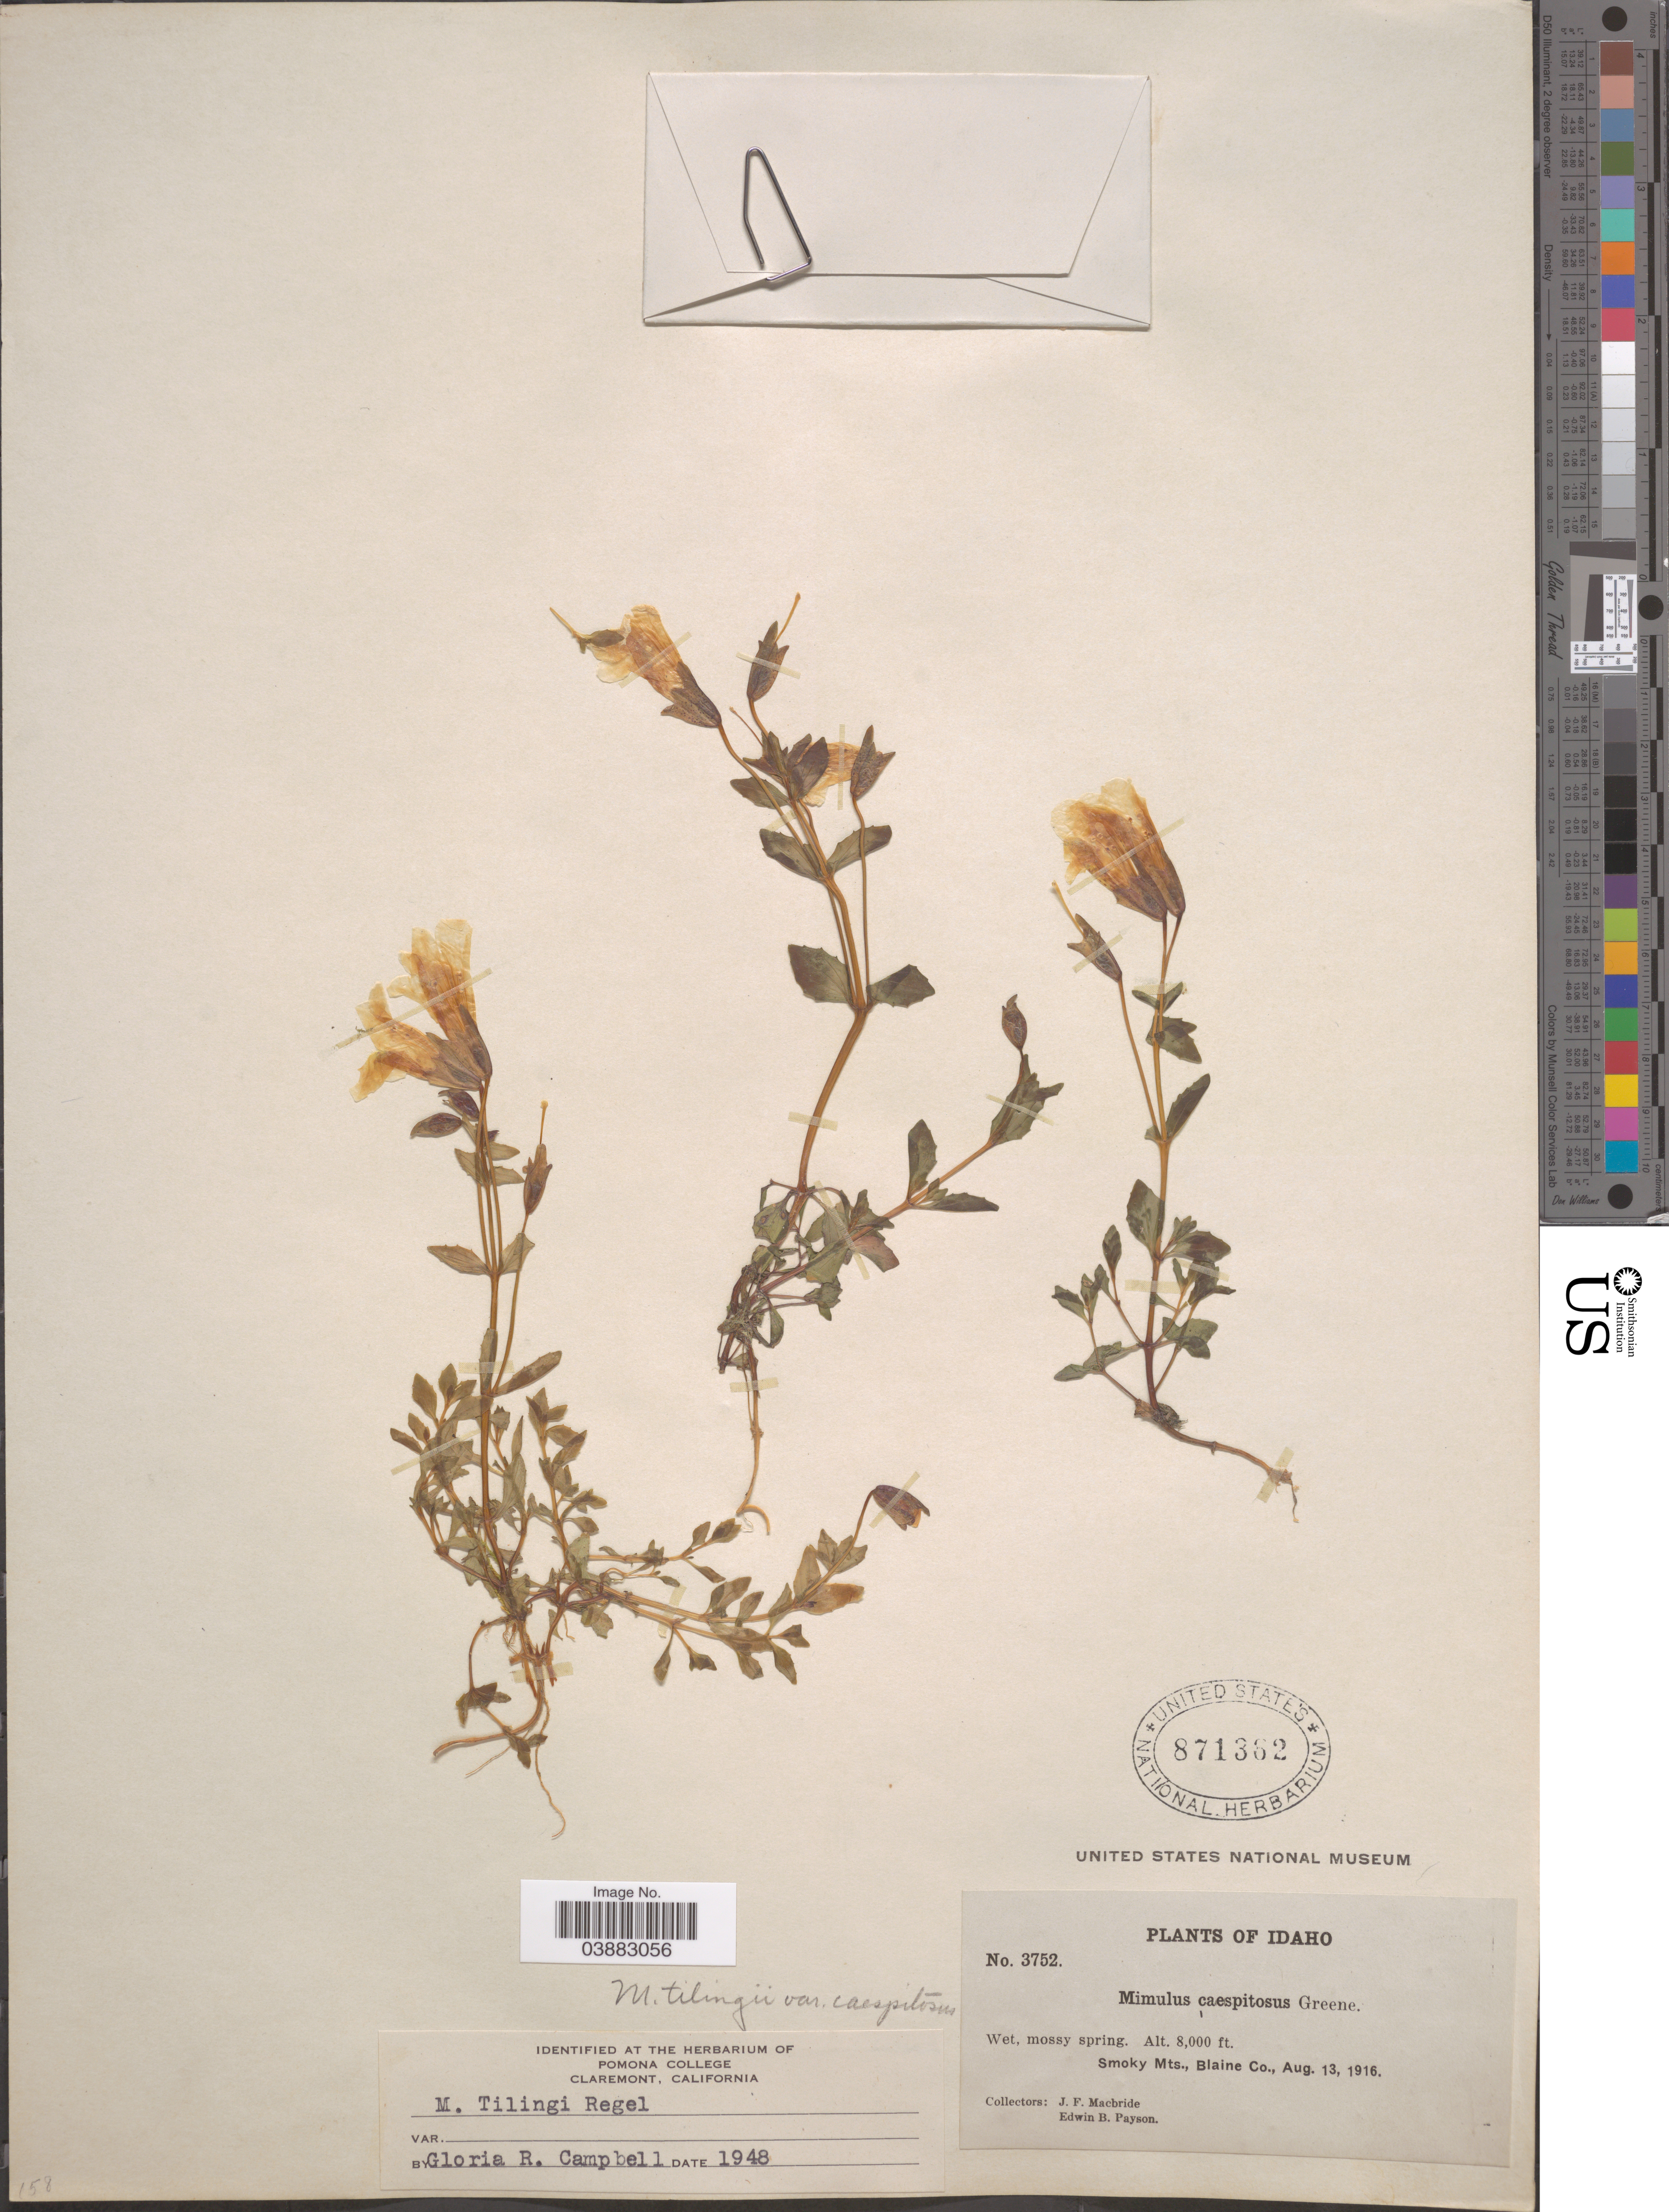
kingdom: Plantae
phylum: Tracheophyta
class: Magnoliopsida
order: Lamiales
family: Phrymaceae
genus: Mimulus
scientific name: Mimulus tilingii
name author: Regel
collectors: J. F. Macbride & E. B. Payson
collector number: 3752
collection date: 1916-08-13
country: United States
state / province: Idaho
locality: Smoky Mts., Blaine Co.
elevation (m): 2438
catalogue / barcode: US 871362